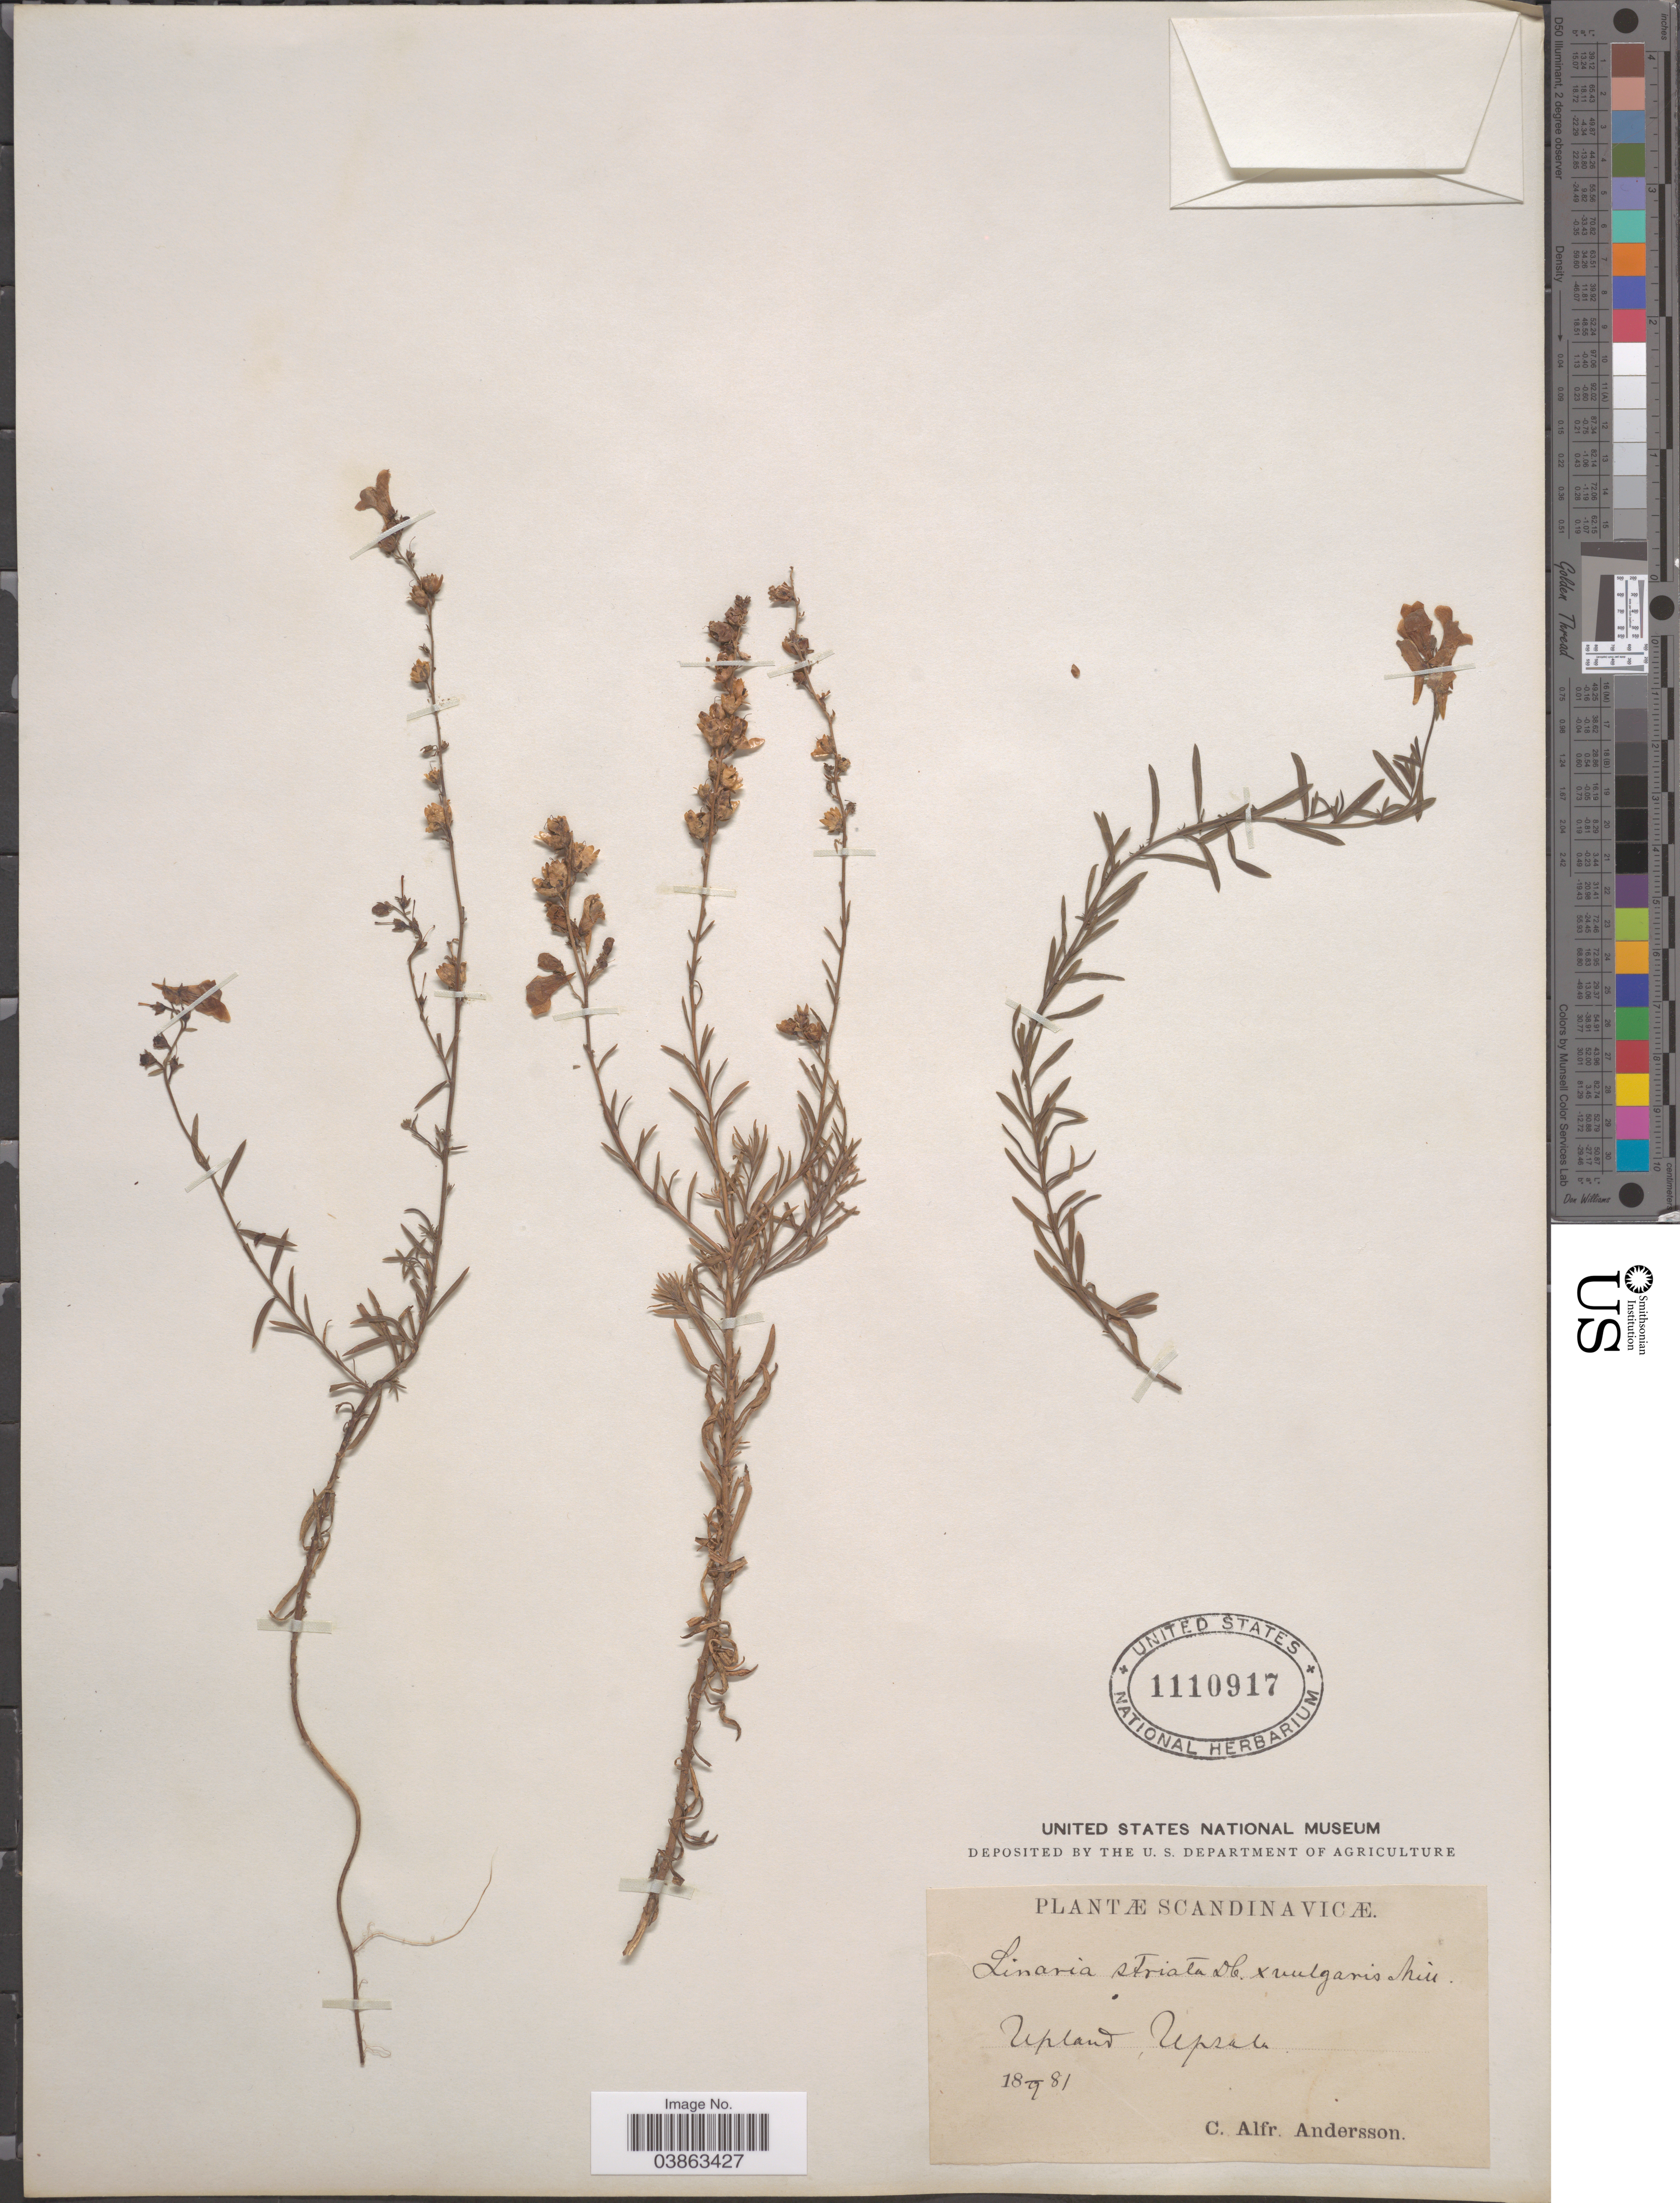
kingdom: Plantae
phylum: Tracheophyta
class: Magnoliopsida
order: Lamiales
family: Plantaginaceae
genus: Linaria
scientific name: Linaria striata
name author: (Lam.) DC.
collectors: A. Andersson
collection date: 1881-09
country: Sweden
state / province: Uppsala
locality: Upland, Upsala.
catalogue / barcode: US 1110917